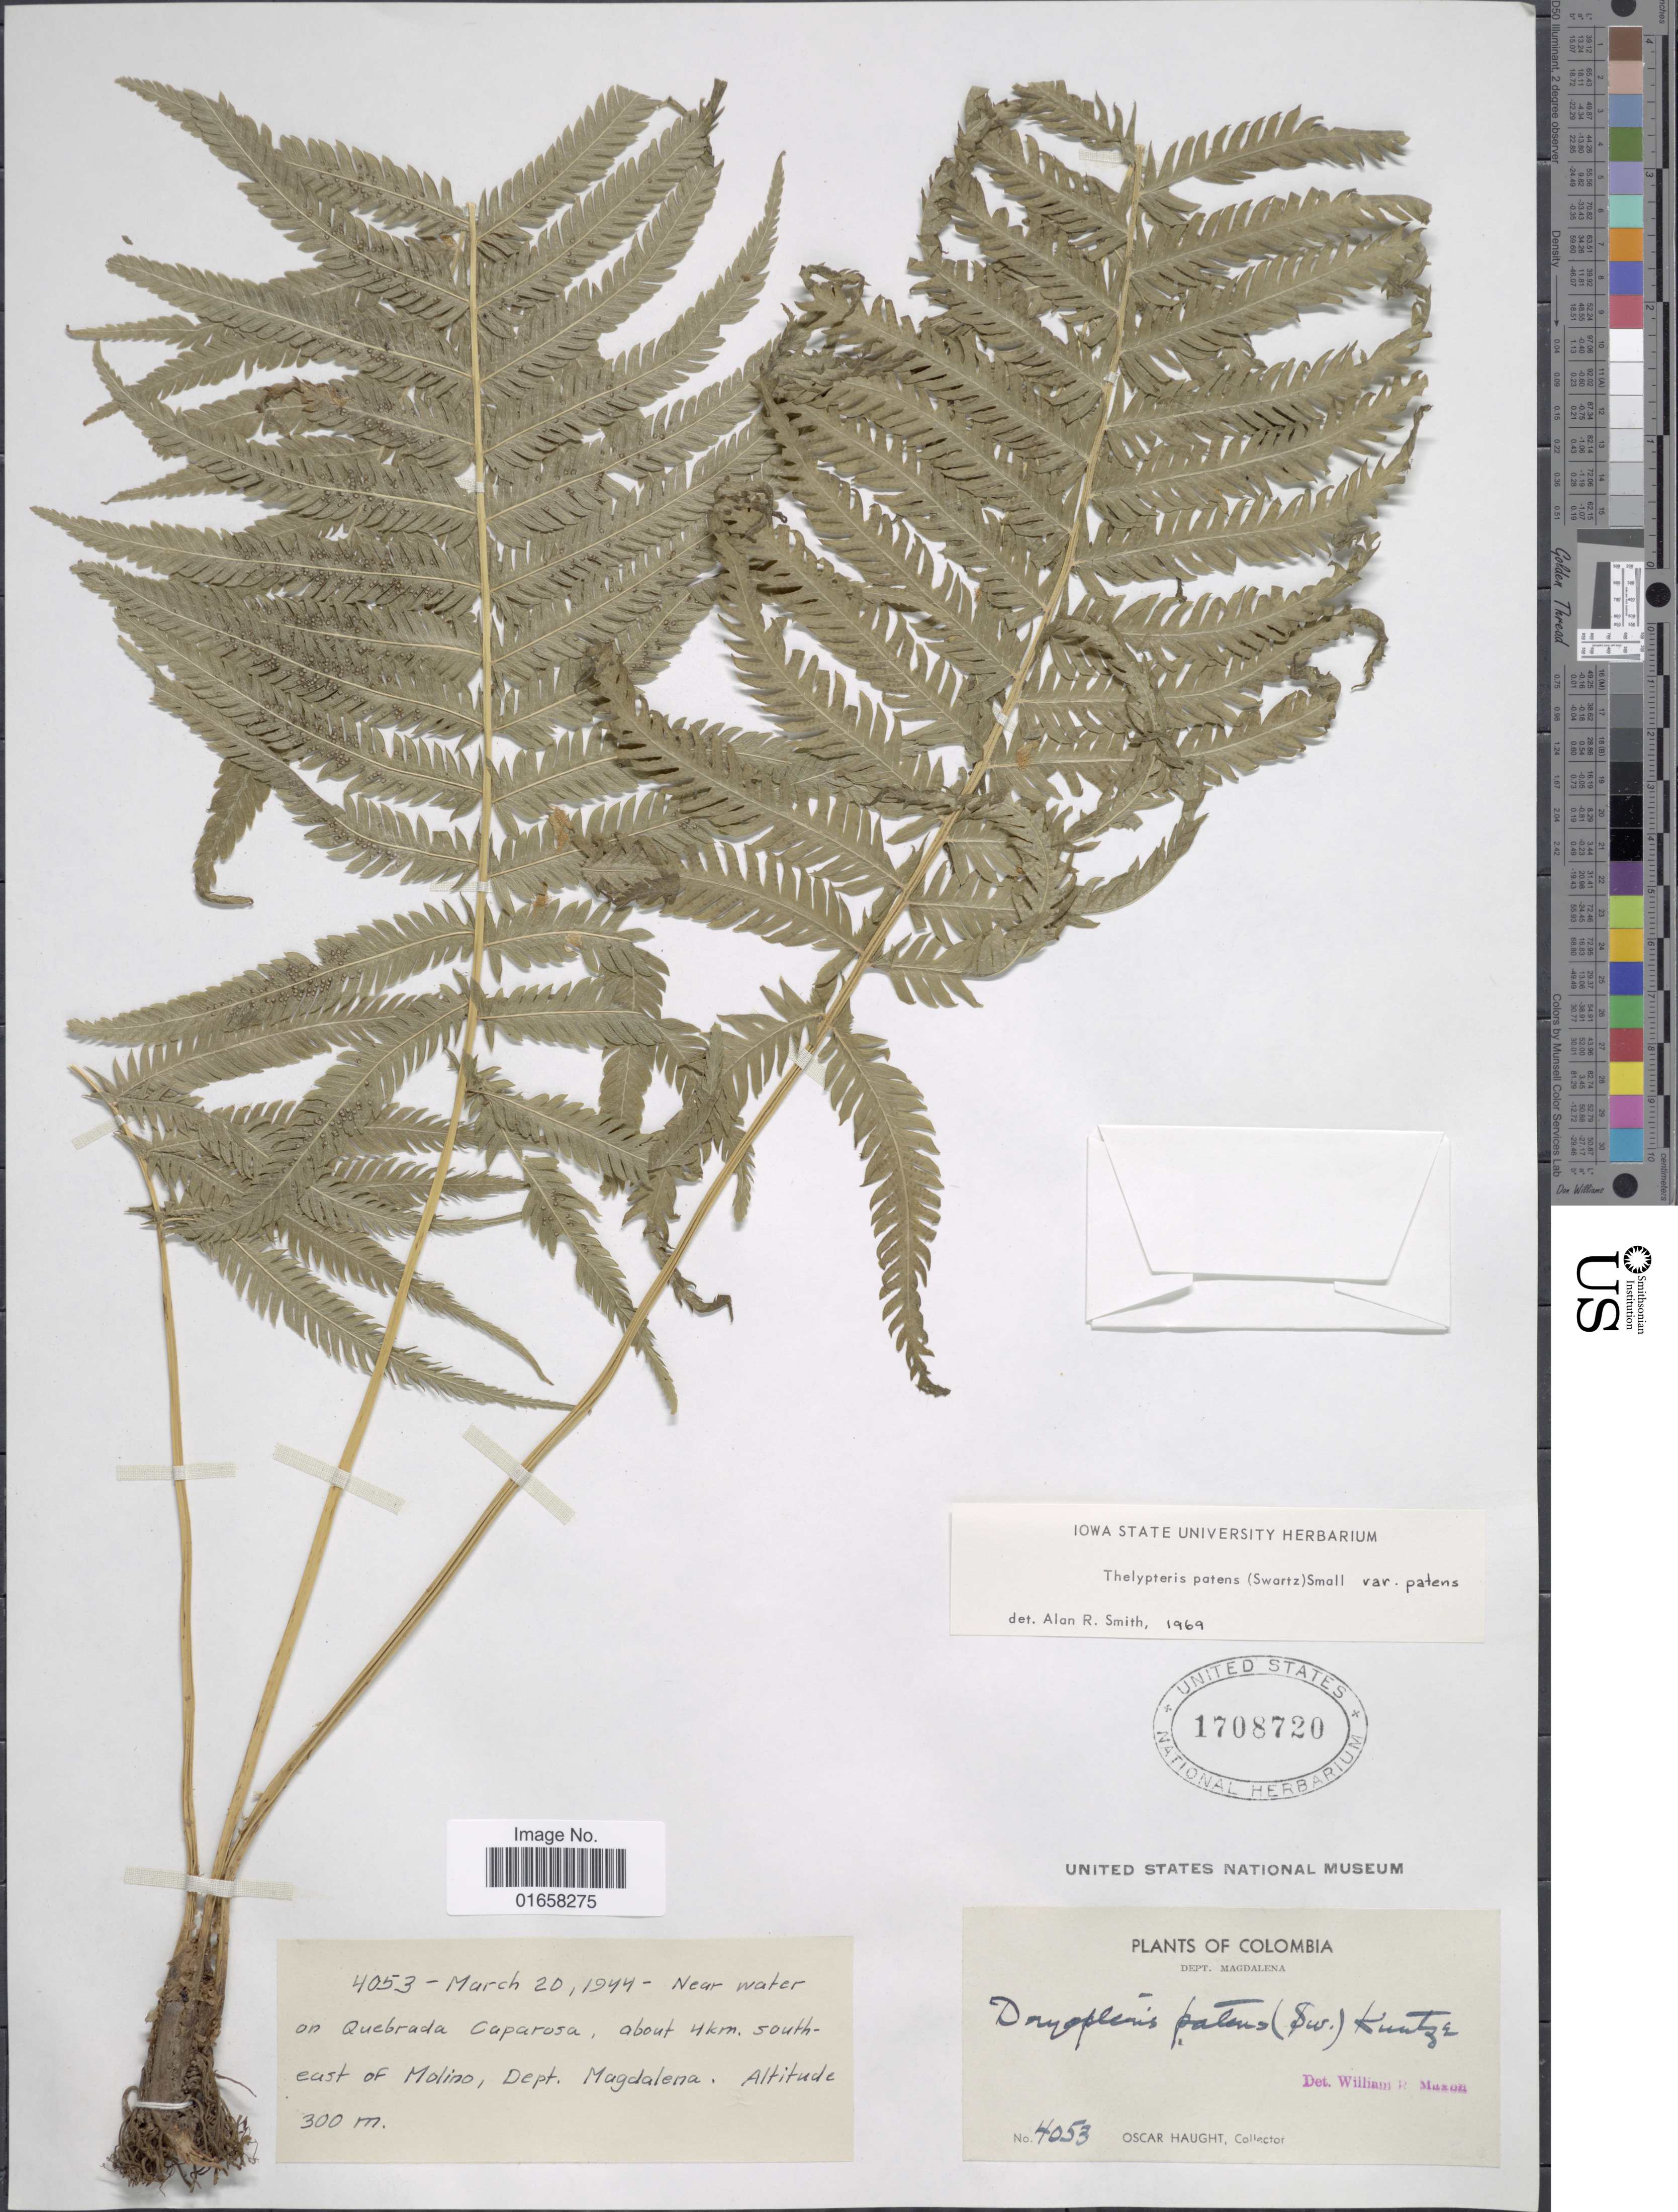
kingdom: Plantae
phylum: Tracheophyta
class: Polypodiopsida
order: Polypodiales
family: Thelypteridaceae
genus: Christella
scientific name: Christella patens var. patens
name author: (Sw.) Holttum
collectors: O. L. Haught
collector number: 4053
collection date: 1944-03-20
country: Colombia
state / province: Magdalena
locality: Near water on Quebrada Caparosa, about 4 km southeast of Molino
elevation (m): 300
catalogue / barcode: US 1708720